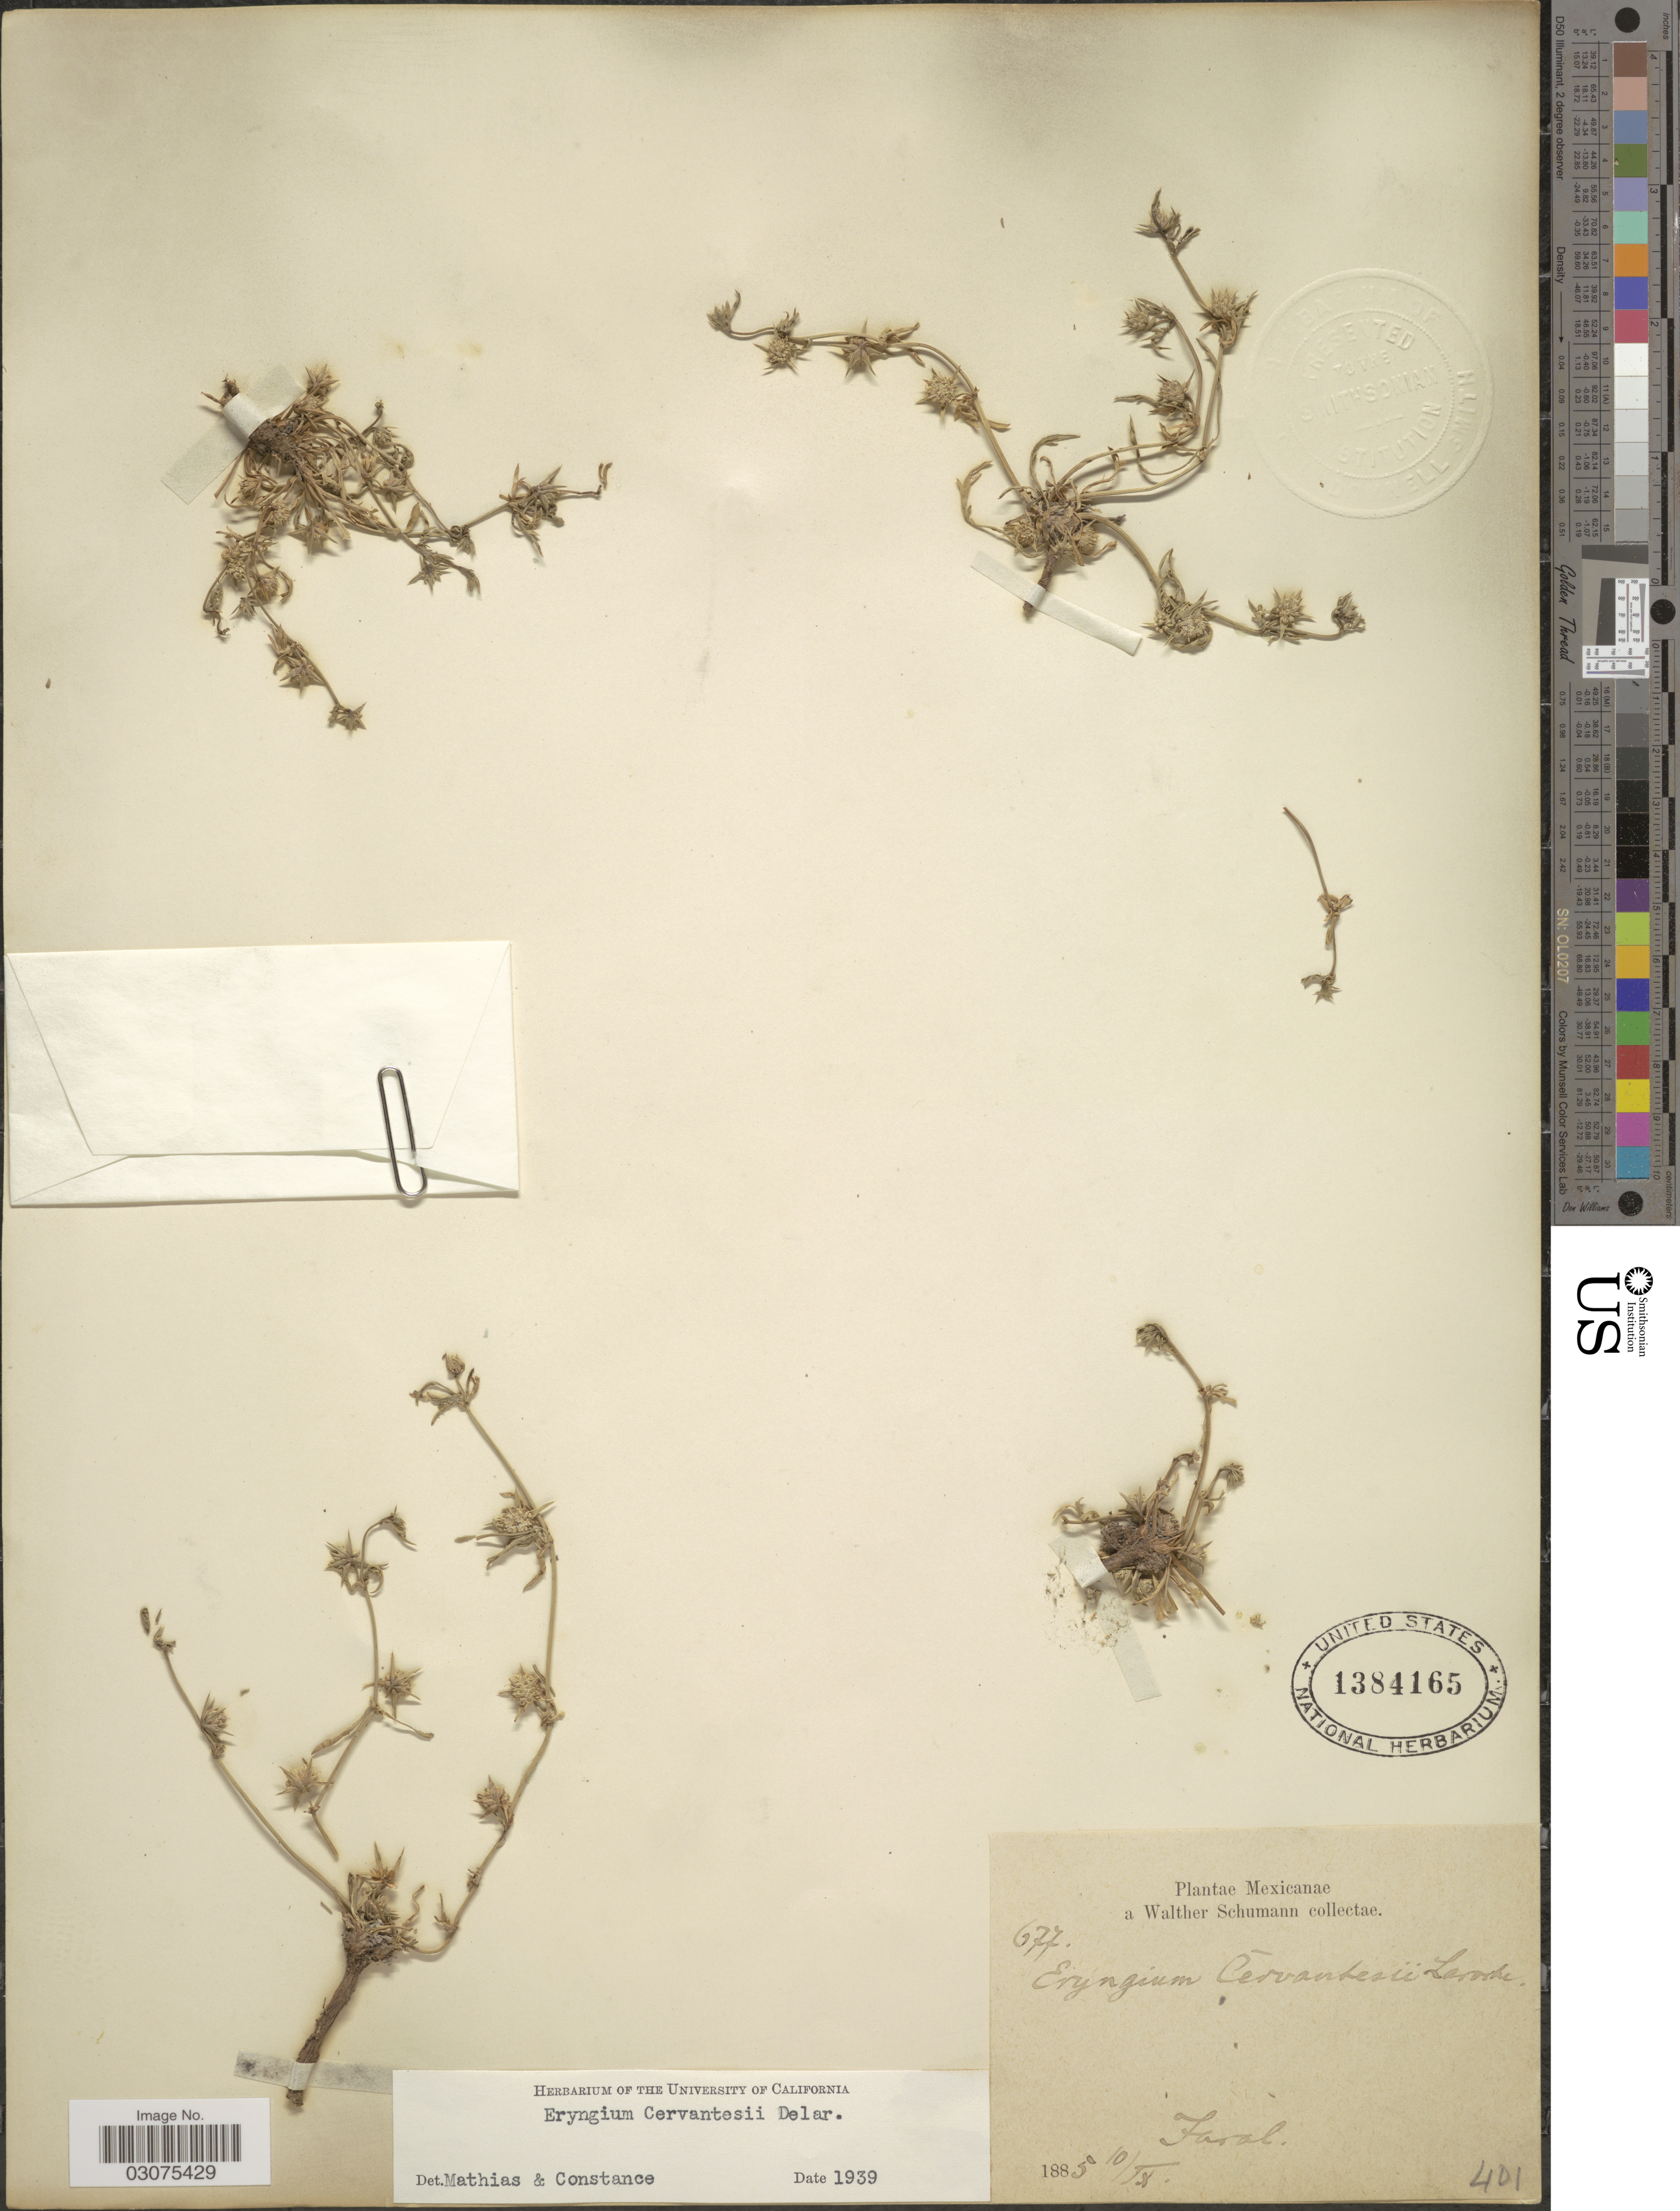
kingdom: Plantae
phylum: Tracheophyta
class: Magnoliopsida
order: Apiales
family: Apiaceae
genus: Eryngium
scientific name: Eryngium cervantesii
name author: F. Delaroche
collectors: W. Schumann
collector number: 677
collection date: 1885-09-10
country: Mexico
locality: Faral.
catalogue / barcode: US 1384165